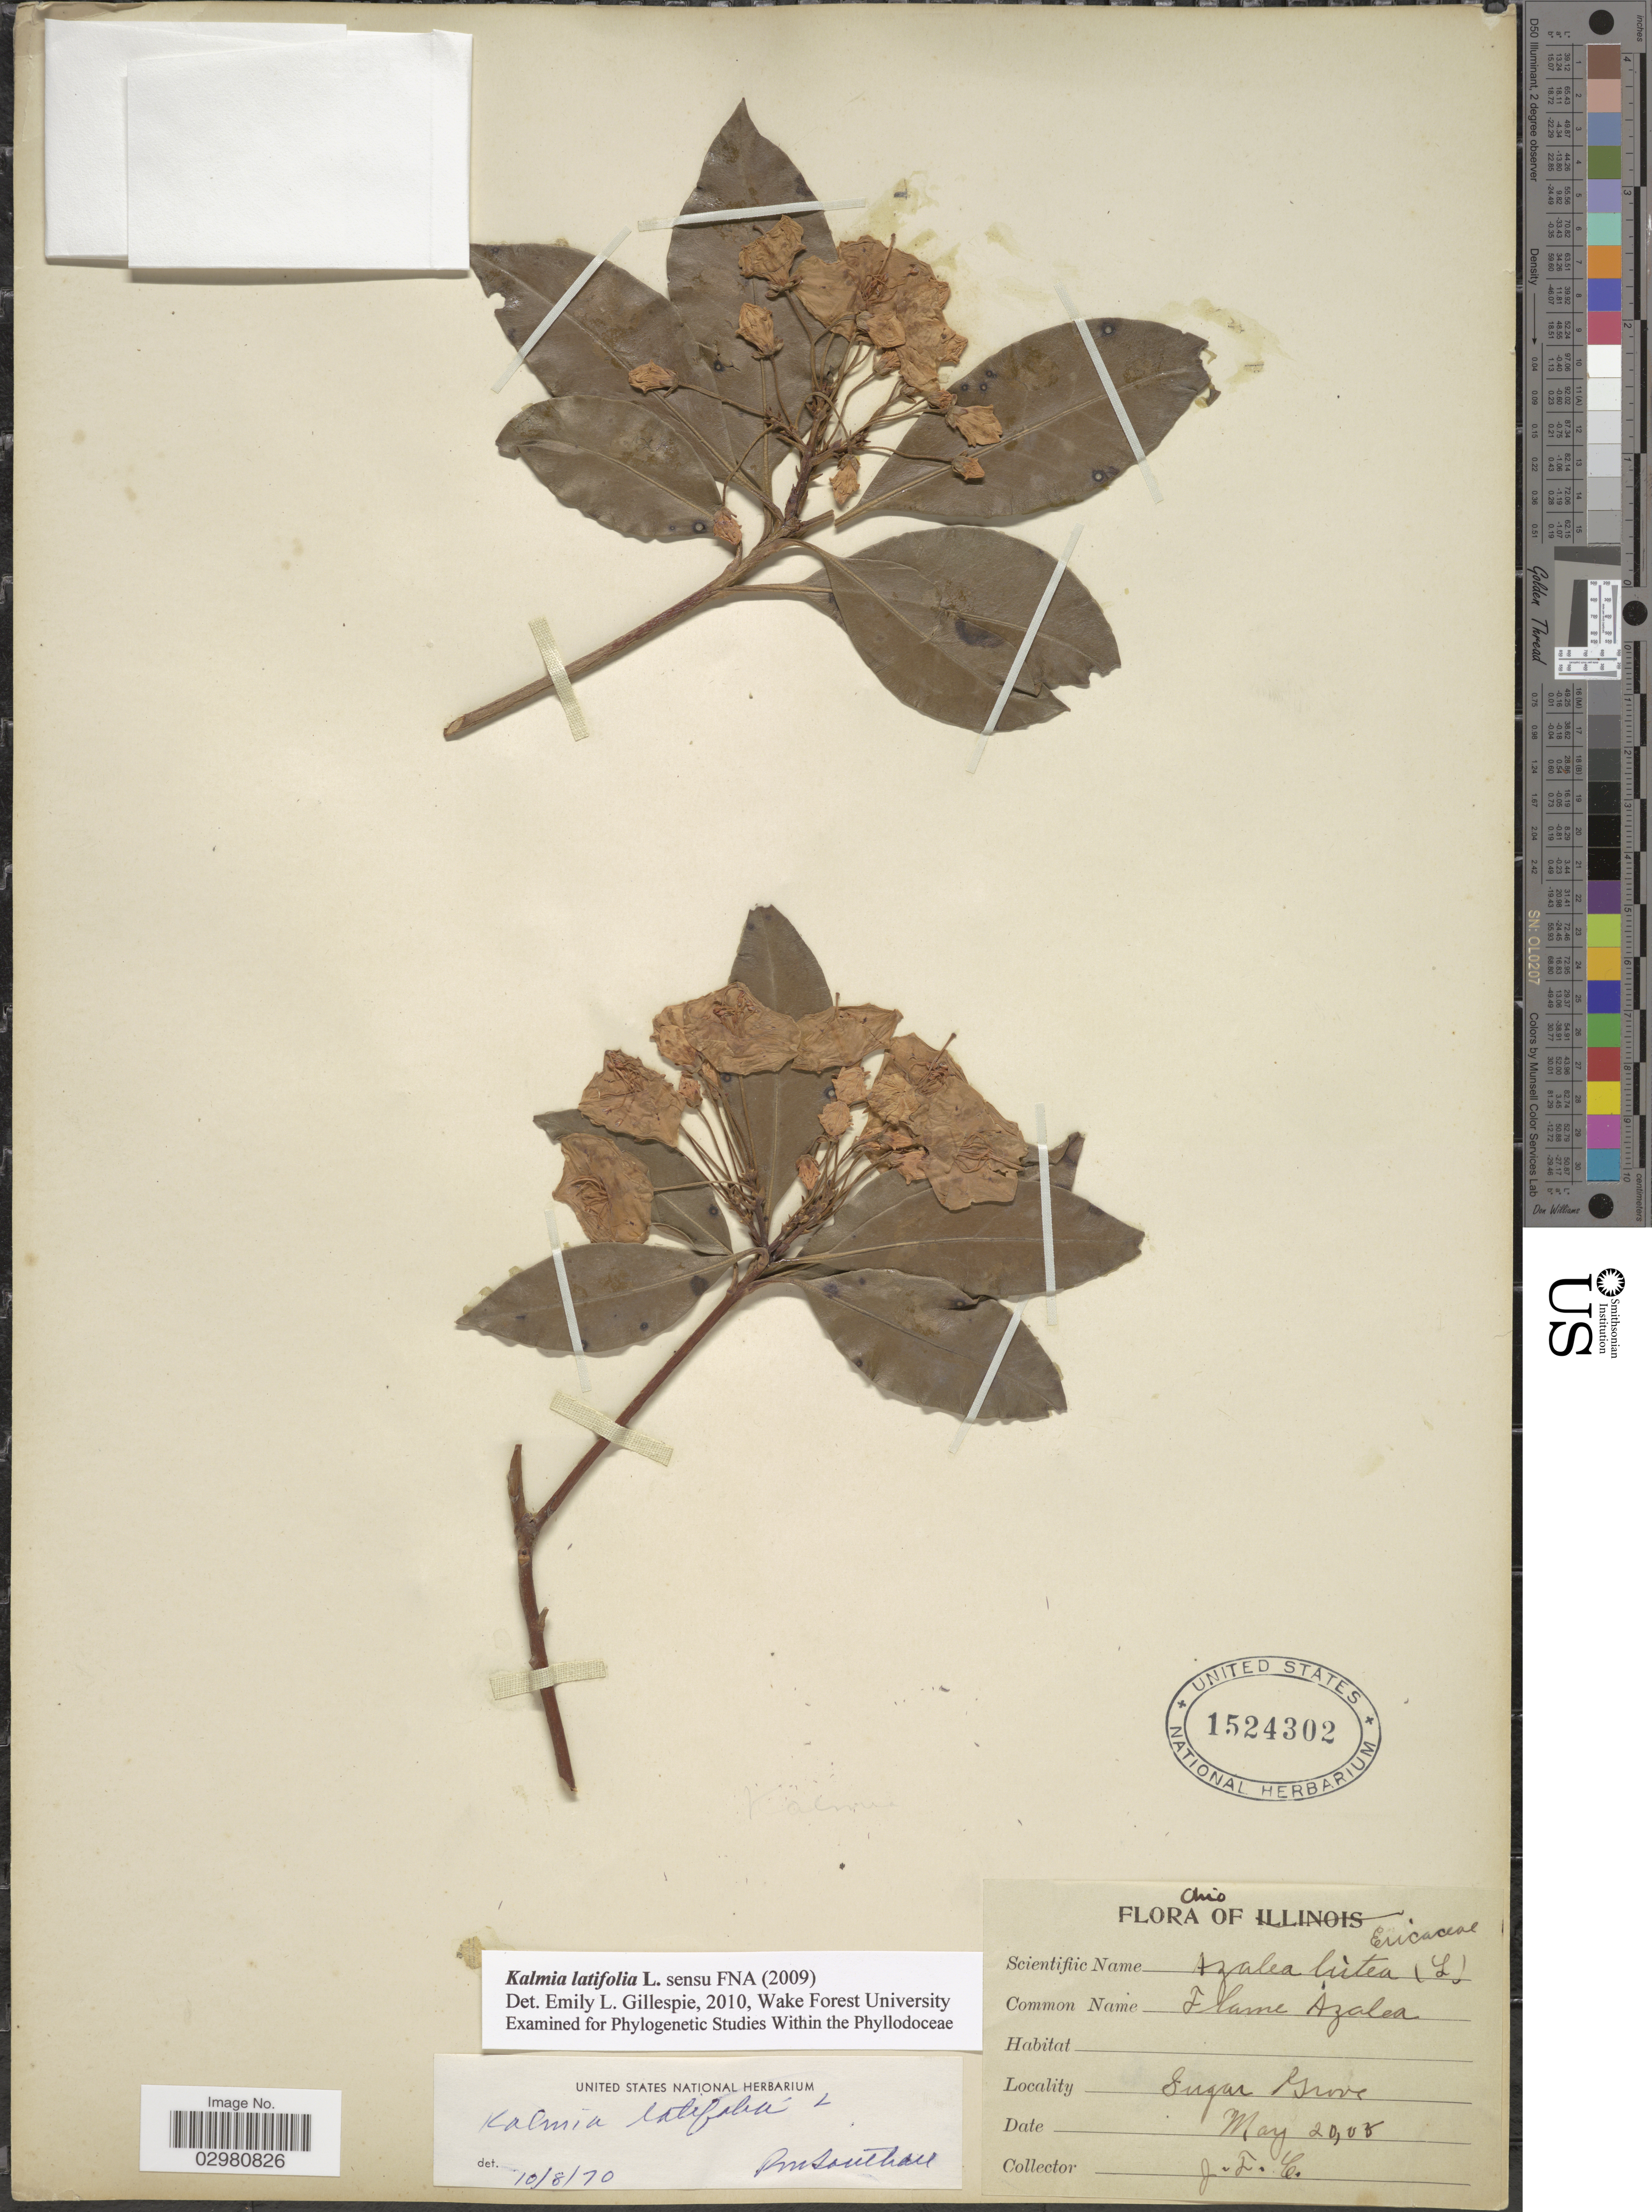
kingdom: Plantae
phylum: Tracheophyta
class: Magnoliopsida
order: Ericales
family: Ericaceae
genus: Kalmia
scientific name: Kalmia latifolia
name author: L.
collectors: J. F. Clevenger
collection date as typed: May 20, 05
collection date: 1905-05-20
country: United States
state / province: Ohio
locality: Sugar Grove.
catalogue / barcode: US 1524302